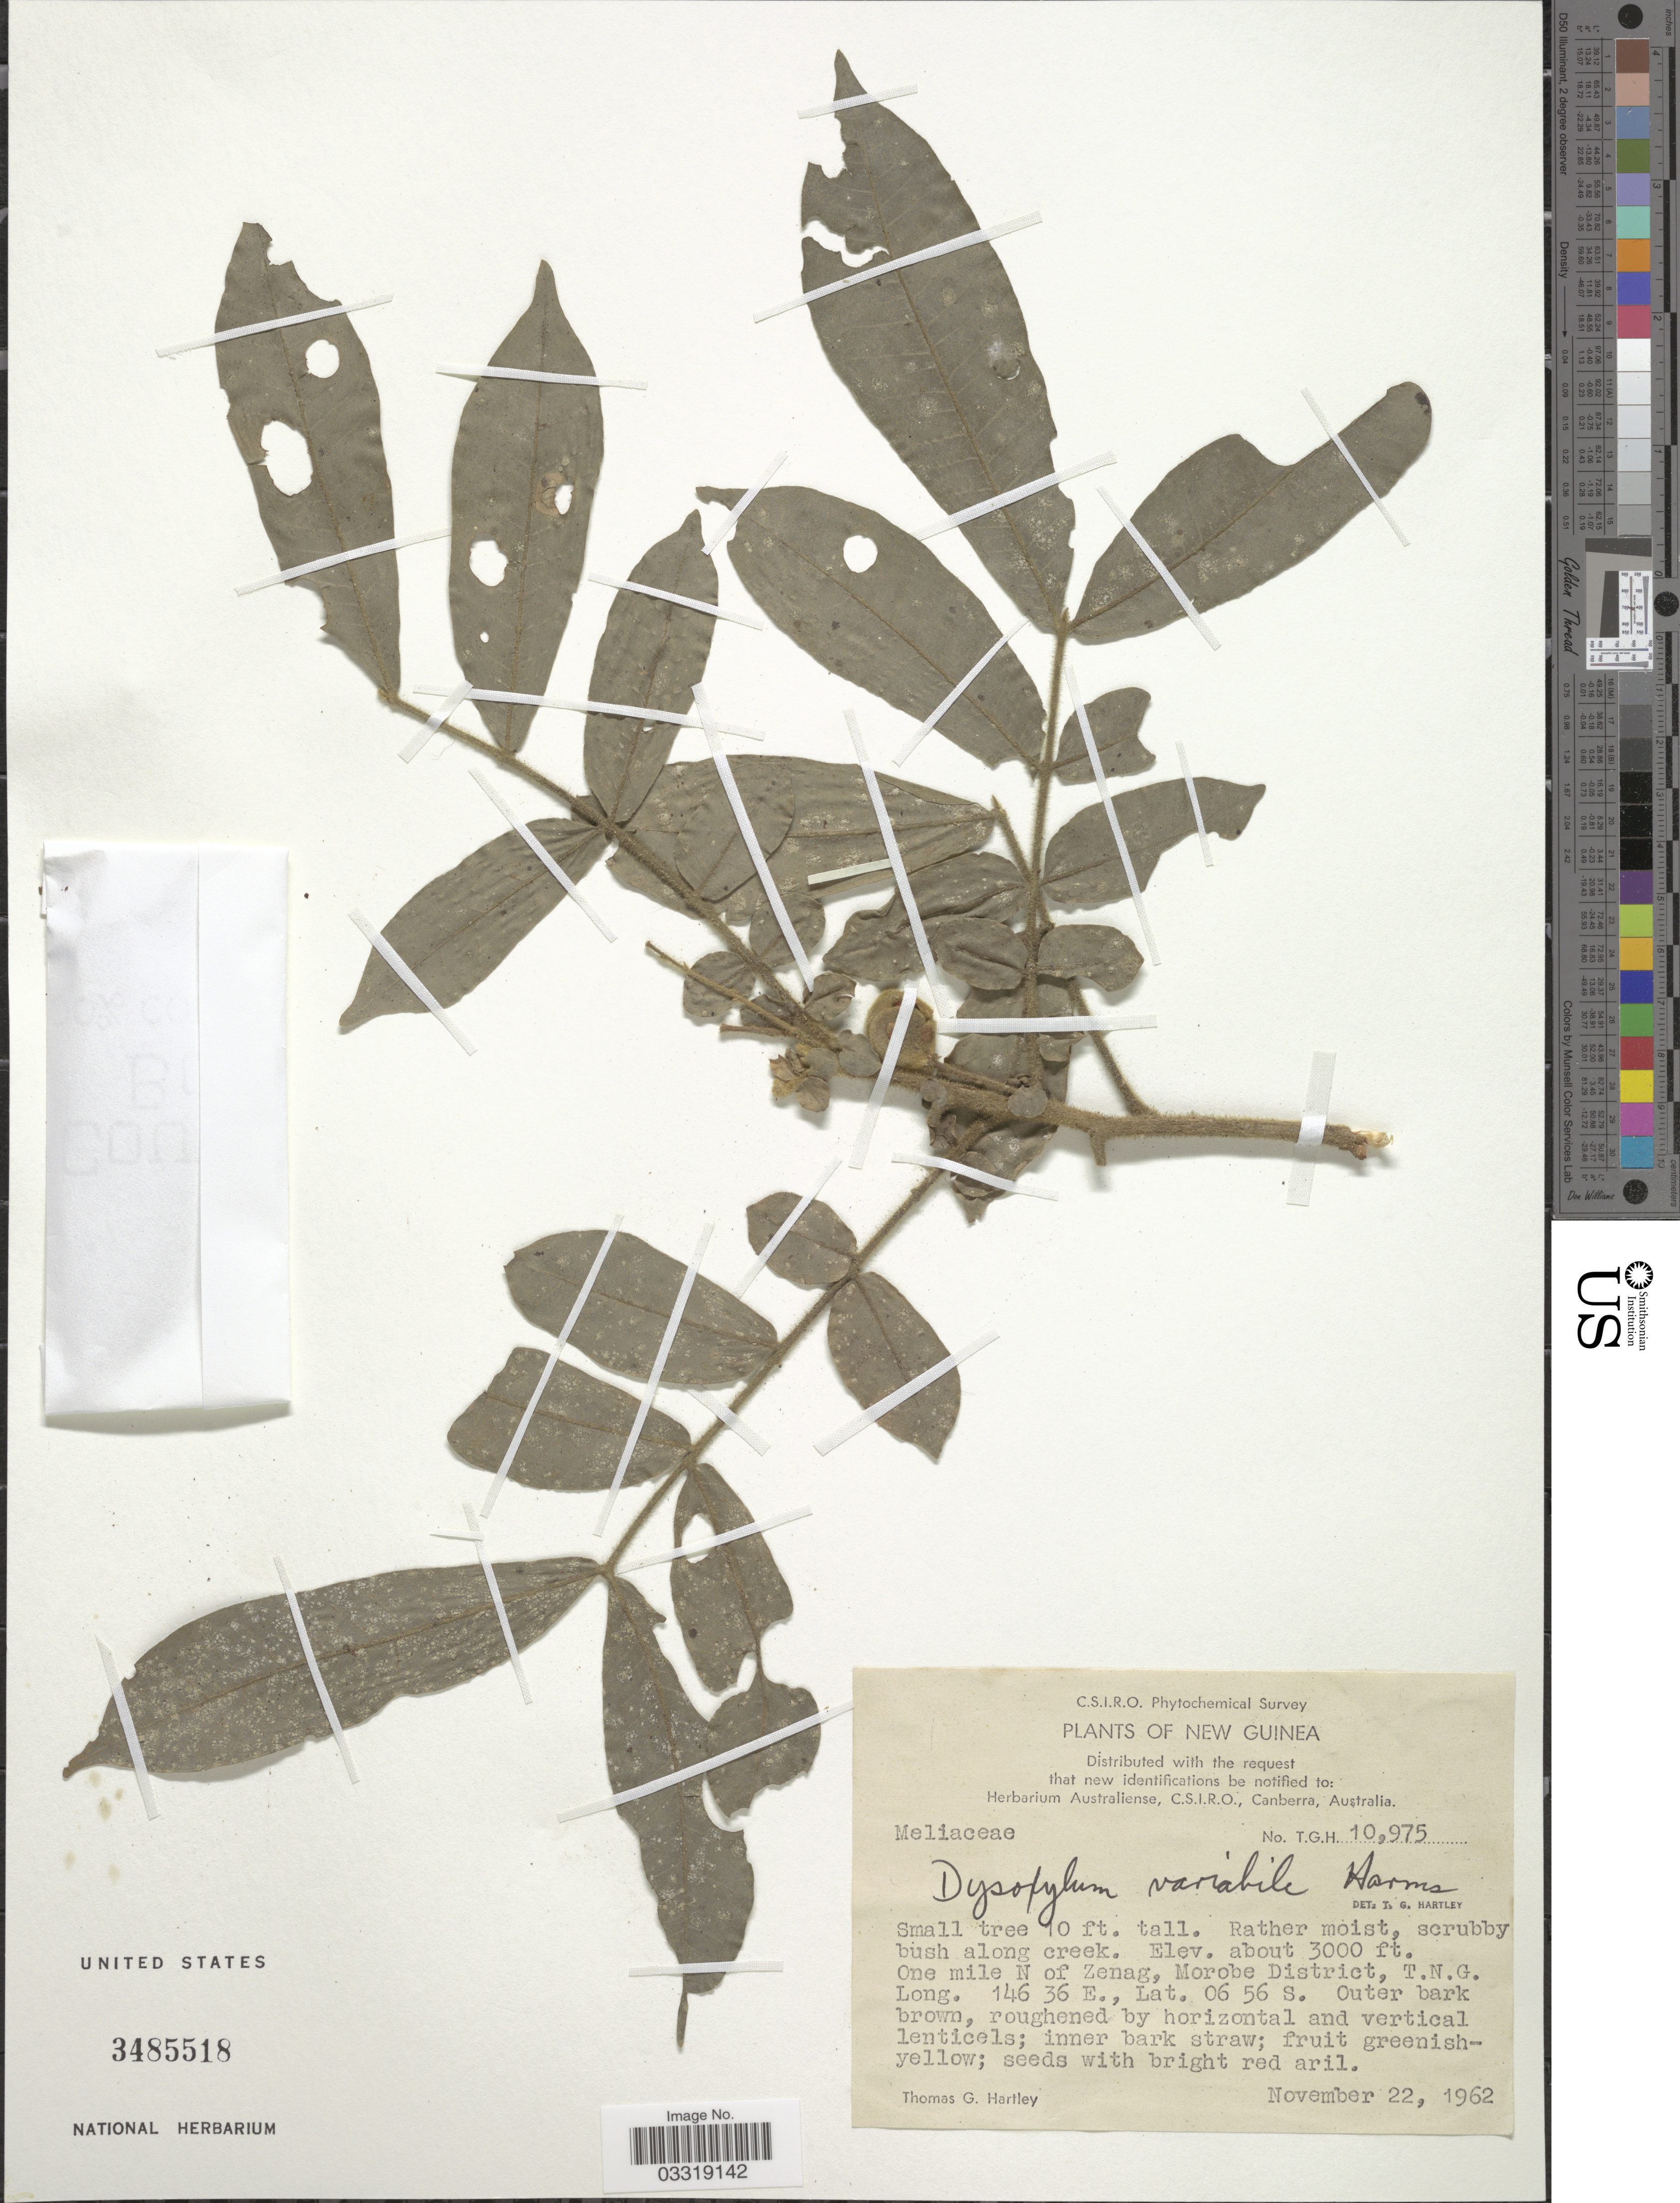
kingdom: Plantae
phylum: Tracheophyta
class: Magnoliopsida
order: Sapindales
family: Meliaceae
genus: Didymocheton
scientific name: Didymocheton variabilis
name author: (Harms) Holzmeyer & Mabb.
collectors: T. G. Hartley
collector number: TGH 10975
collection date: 1962-11-22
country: Papua New Guinea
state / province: Morobe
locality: New Guinea. One mile N of Zenag, Morobe District, T.N.G.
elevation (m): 914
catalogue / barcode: US 3485518